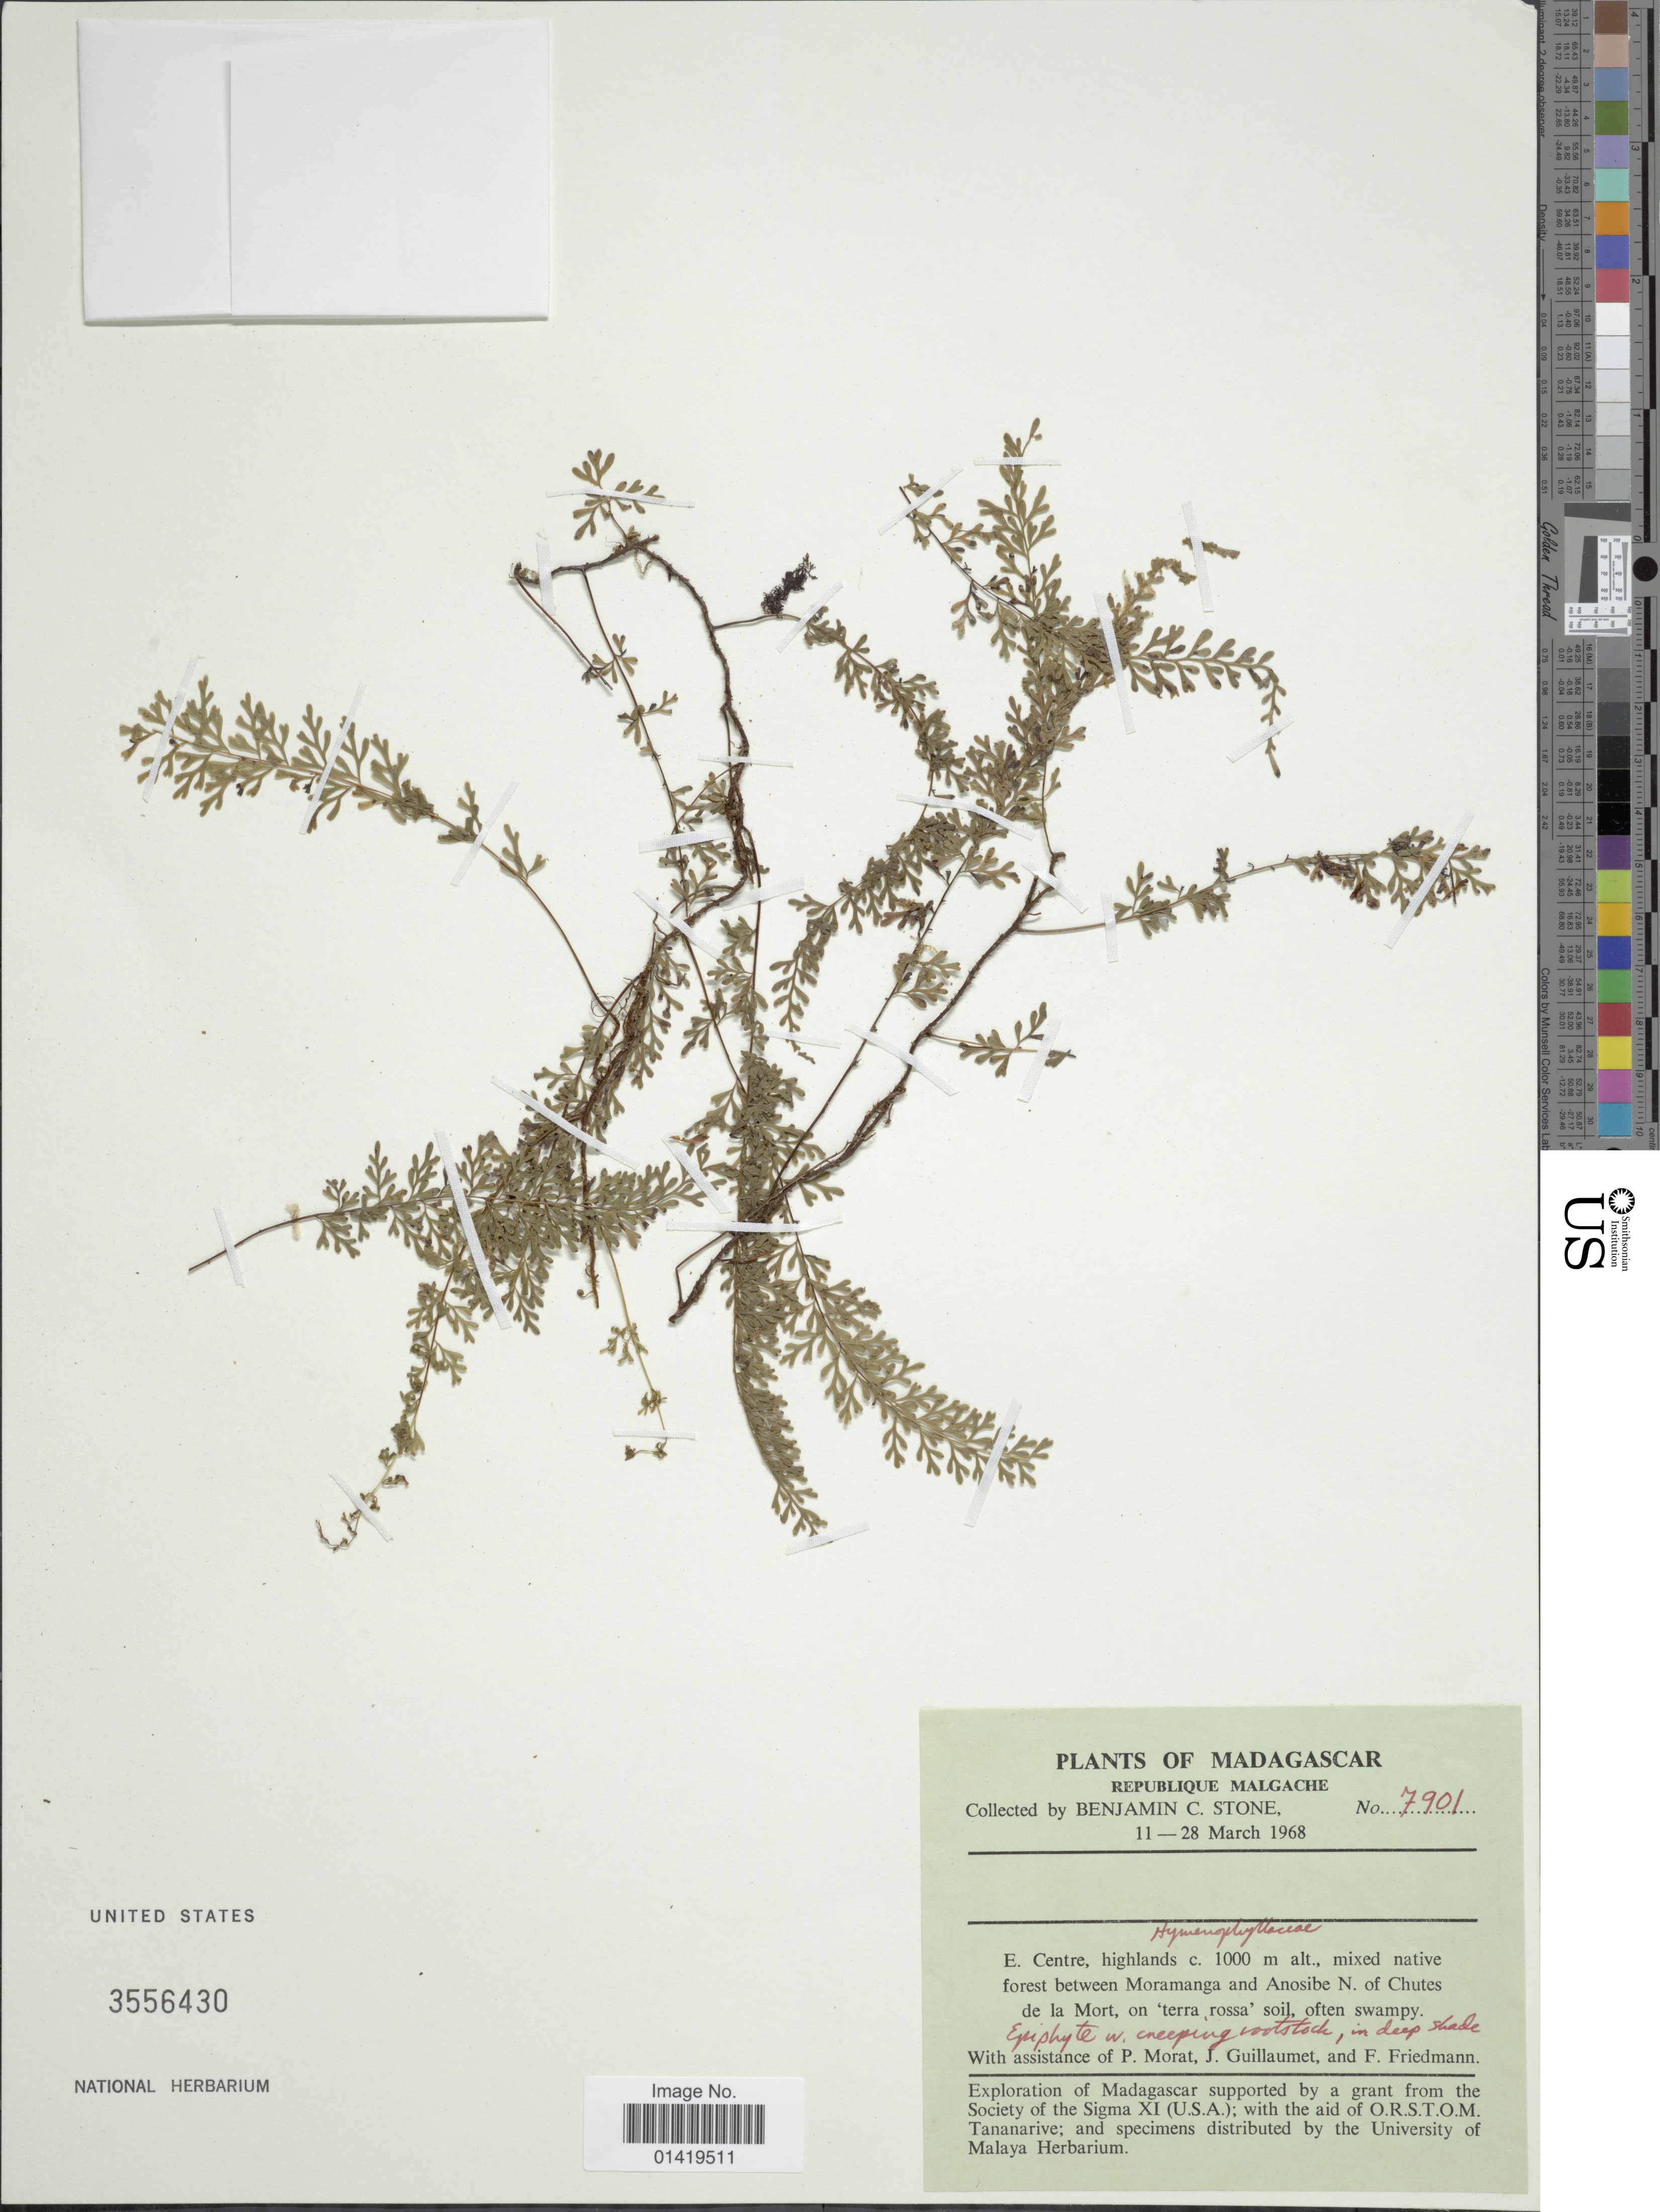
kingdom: Plantae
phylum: Tracheophyta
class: Polypodiopsida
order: Hymenophyllales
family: Hymenophyllaceae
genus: Hymenophyllum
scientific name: Hymenophyllum sp.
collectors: B. C. Stone, P. Morat, J. Guillaumet & F. Friedmann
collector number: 7901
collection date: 1968-03-11/1968-03-28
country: Madagascar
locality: Republique Malgache E centre highlands forest between Moramanga and Anosibe N. of Chutes de la Mort on terra rossa soil, often swampy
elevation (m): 1000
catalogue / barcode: US 3556430